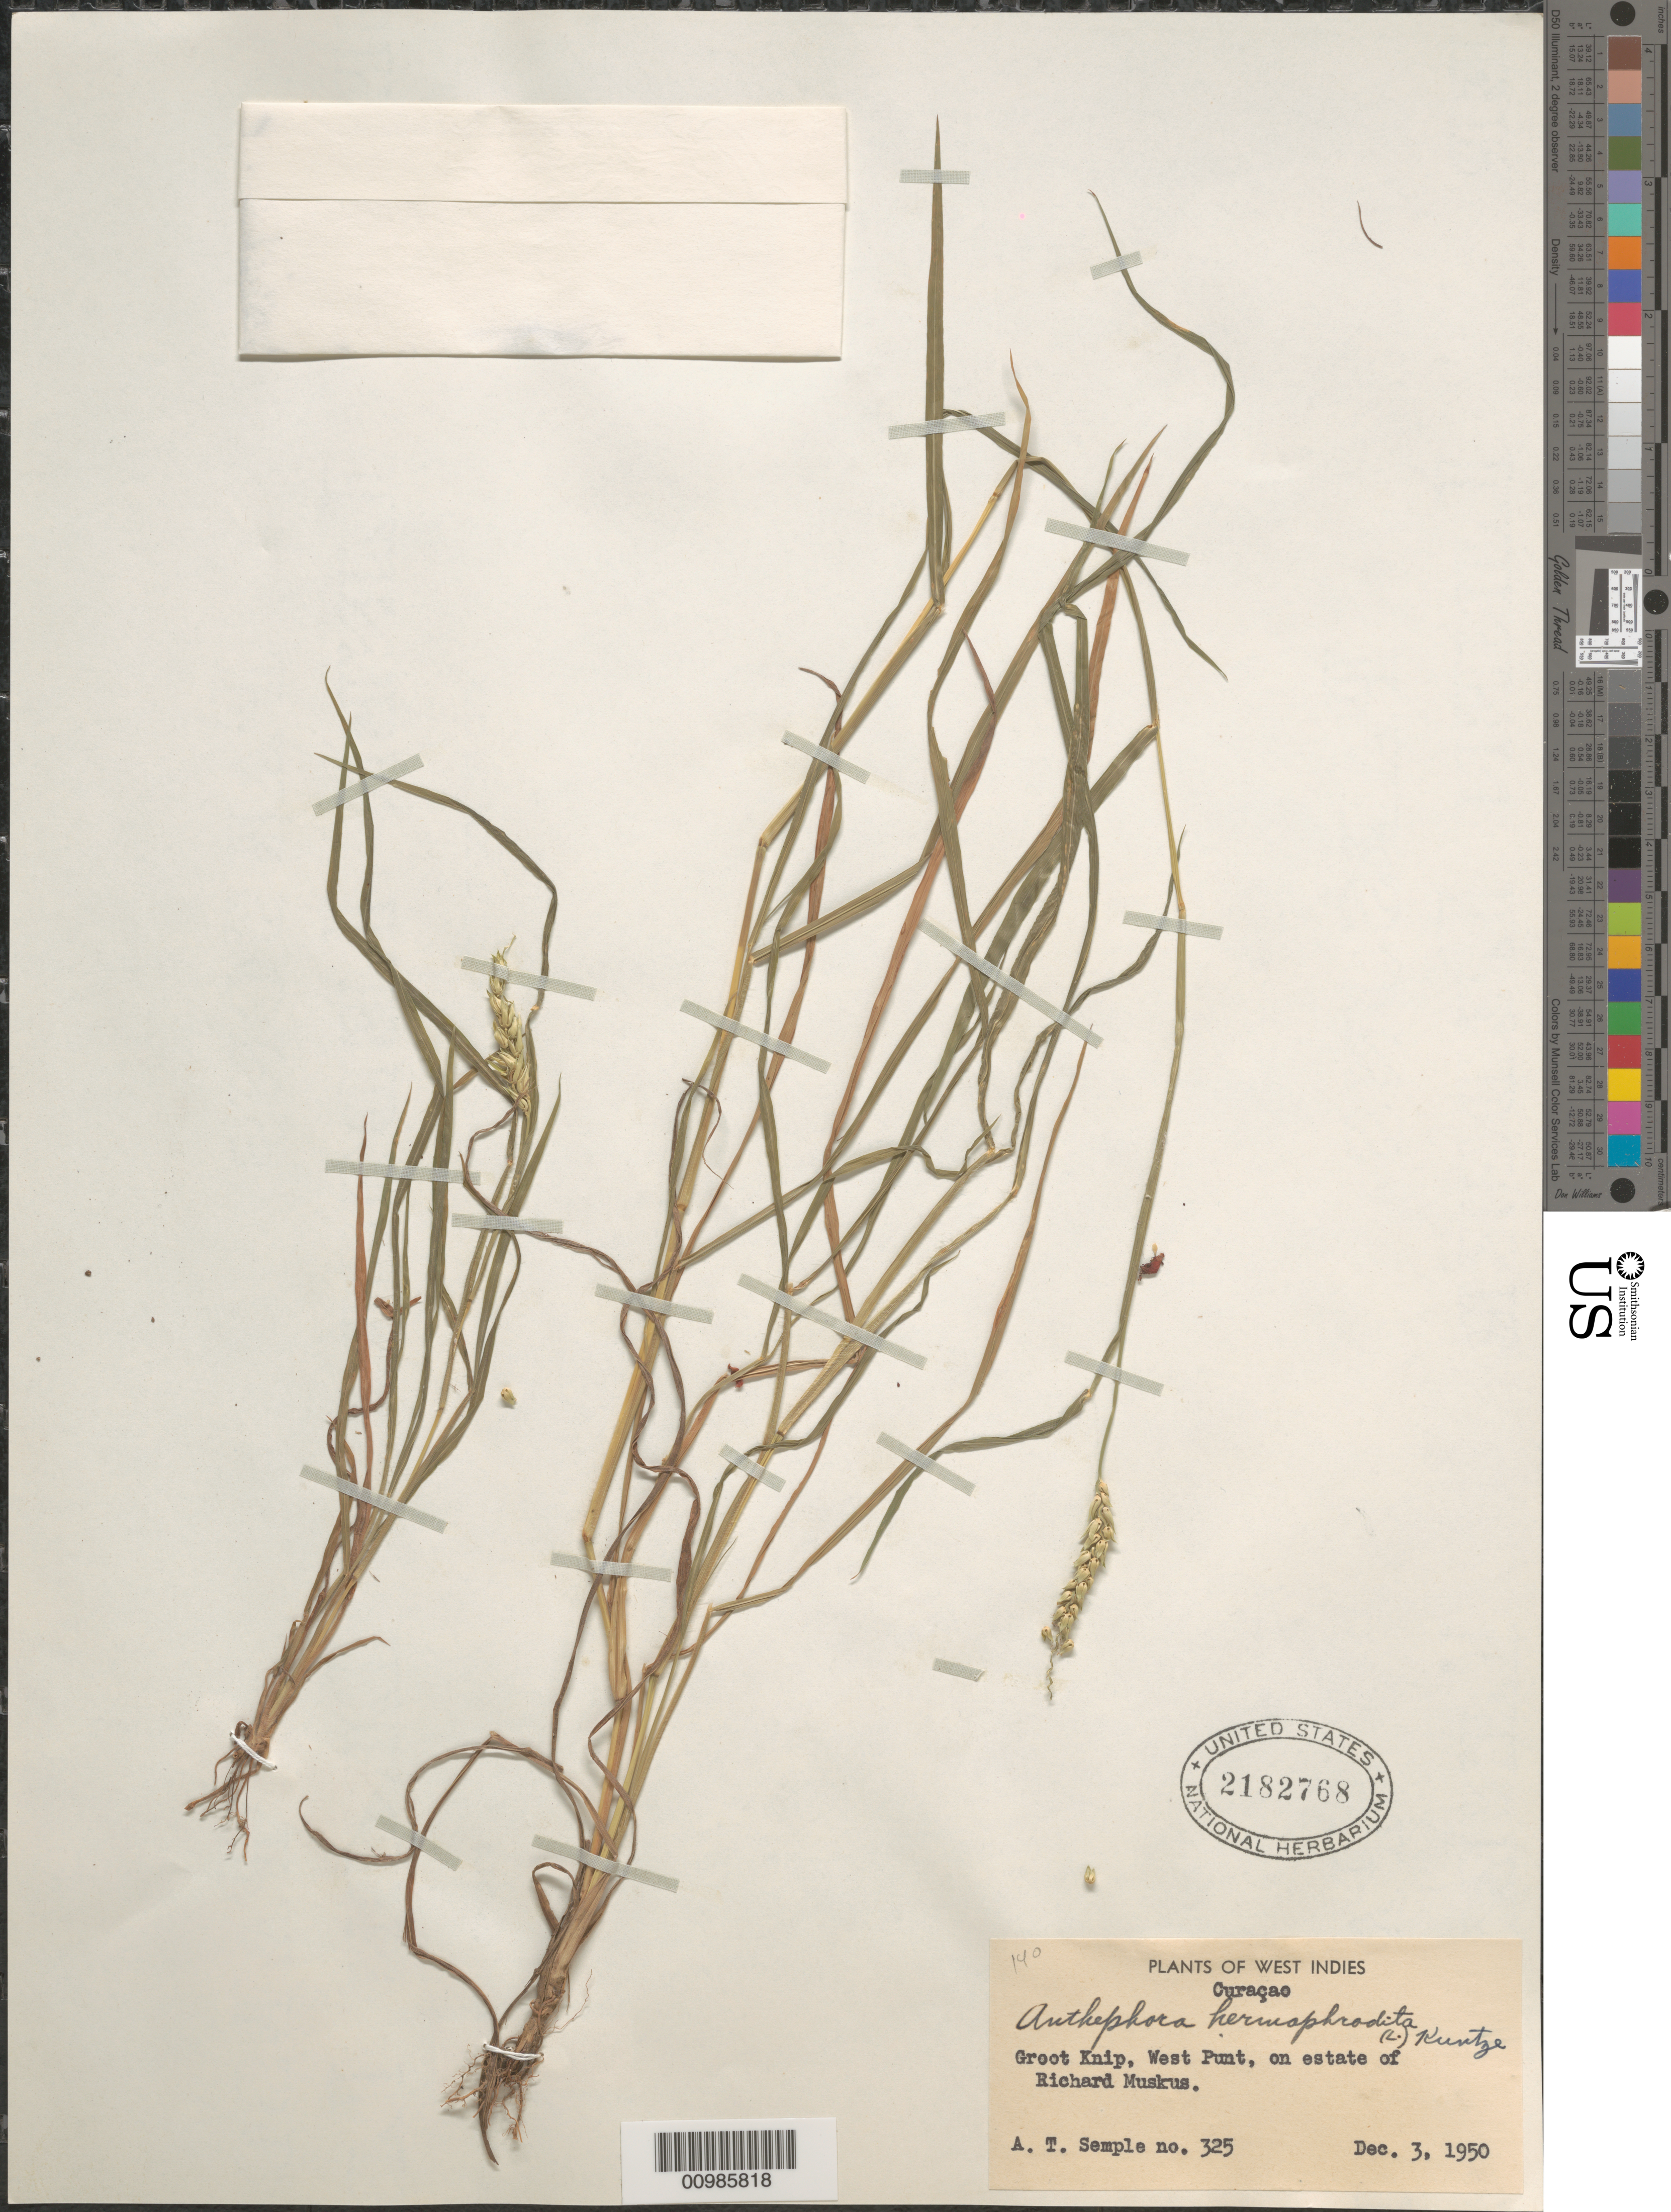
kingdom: Plantae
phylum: Tracheophyta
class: Liliopsida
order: Poales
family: Poaceae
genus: Anthephora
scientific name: Anthephora hermaphrodita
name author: (L.) Kuntze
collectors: A. Semple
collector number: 325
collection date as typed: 03 Dec 1950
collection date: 1950-12-03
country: Curaçao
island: Curaçao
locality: Groot Knip, West Punt, on estate of Richard Muskus.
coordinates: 0 N, 0 E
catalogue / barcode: US 2182768